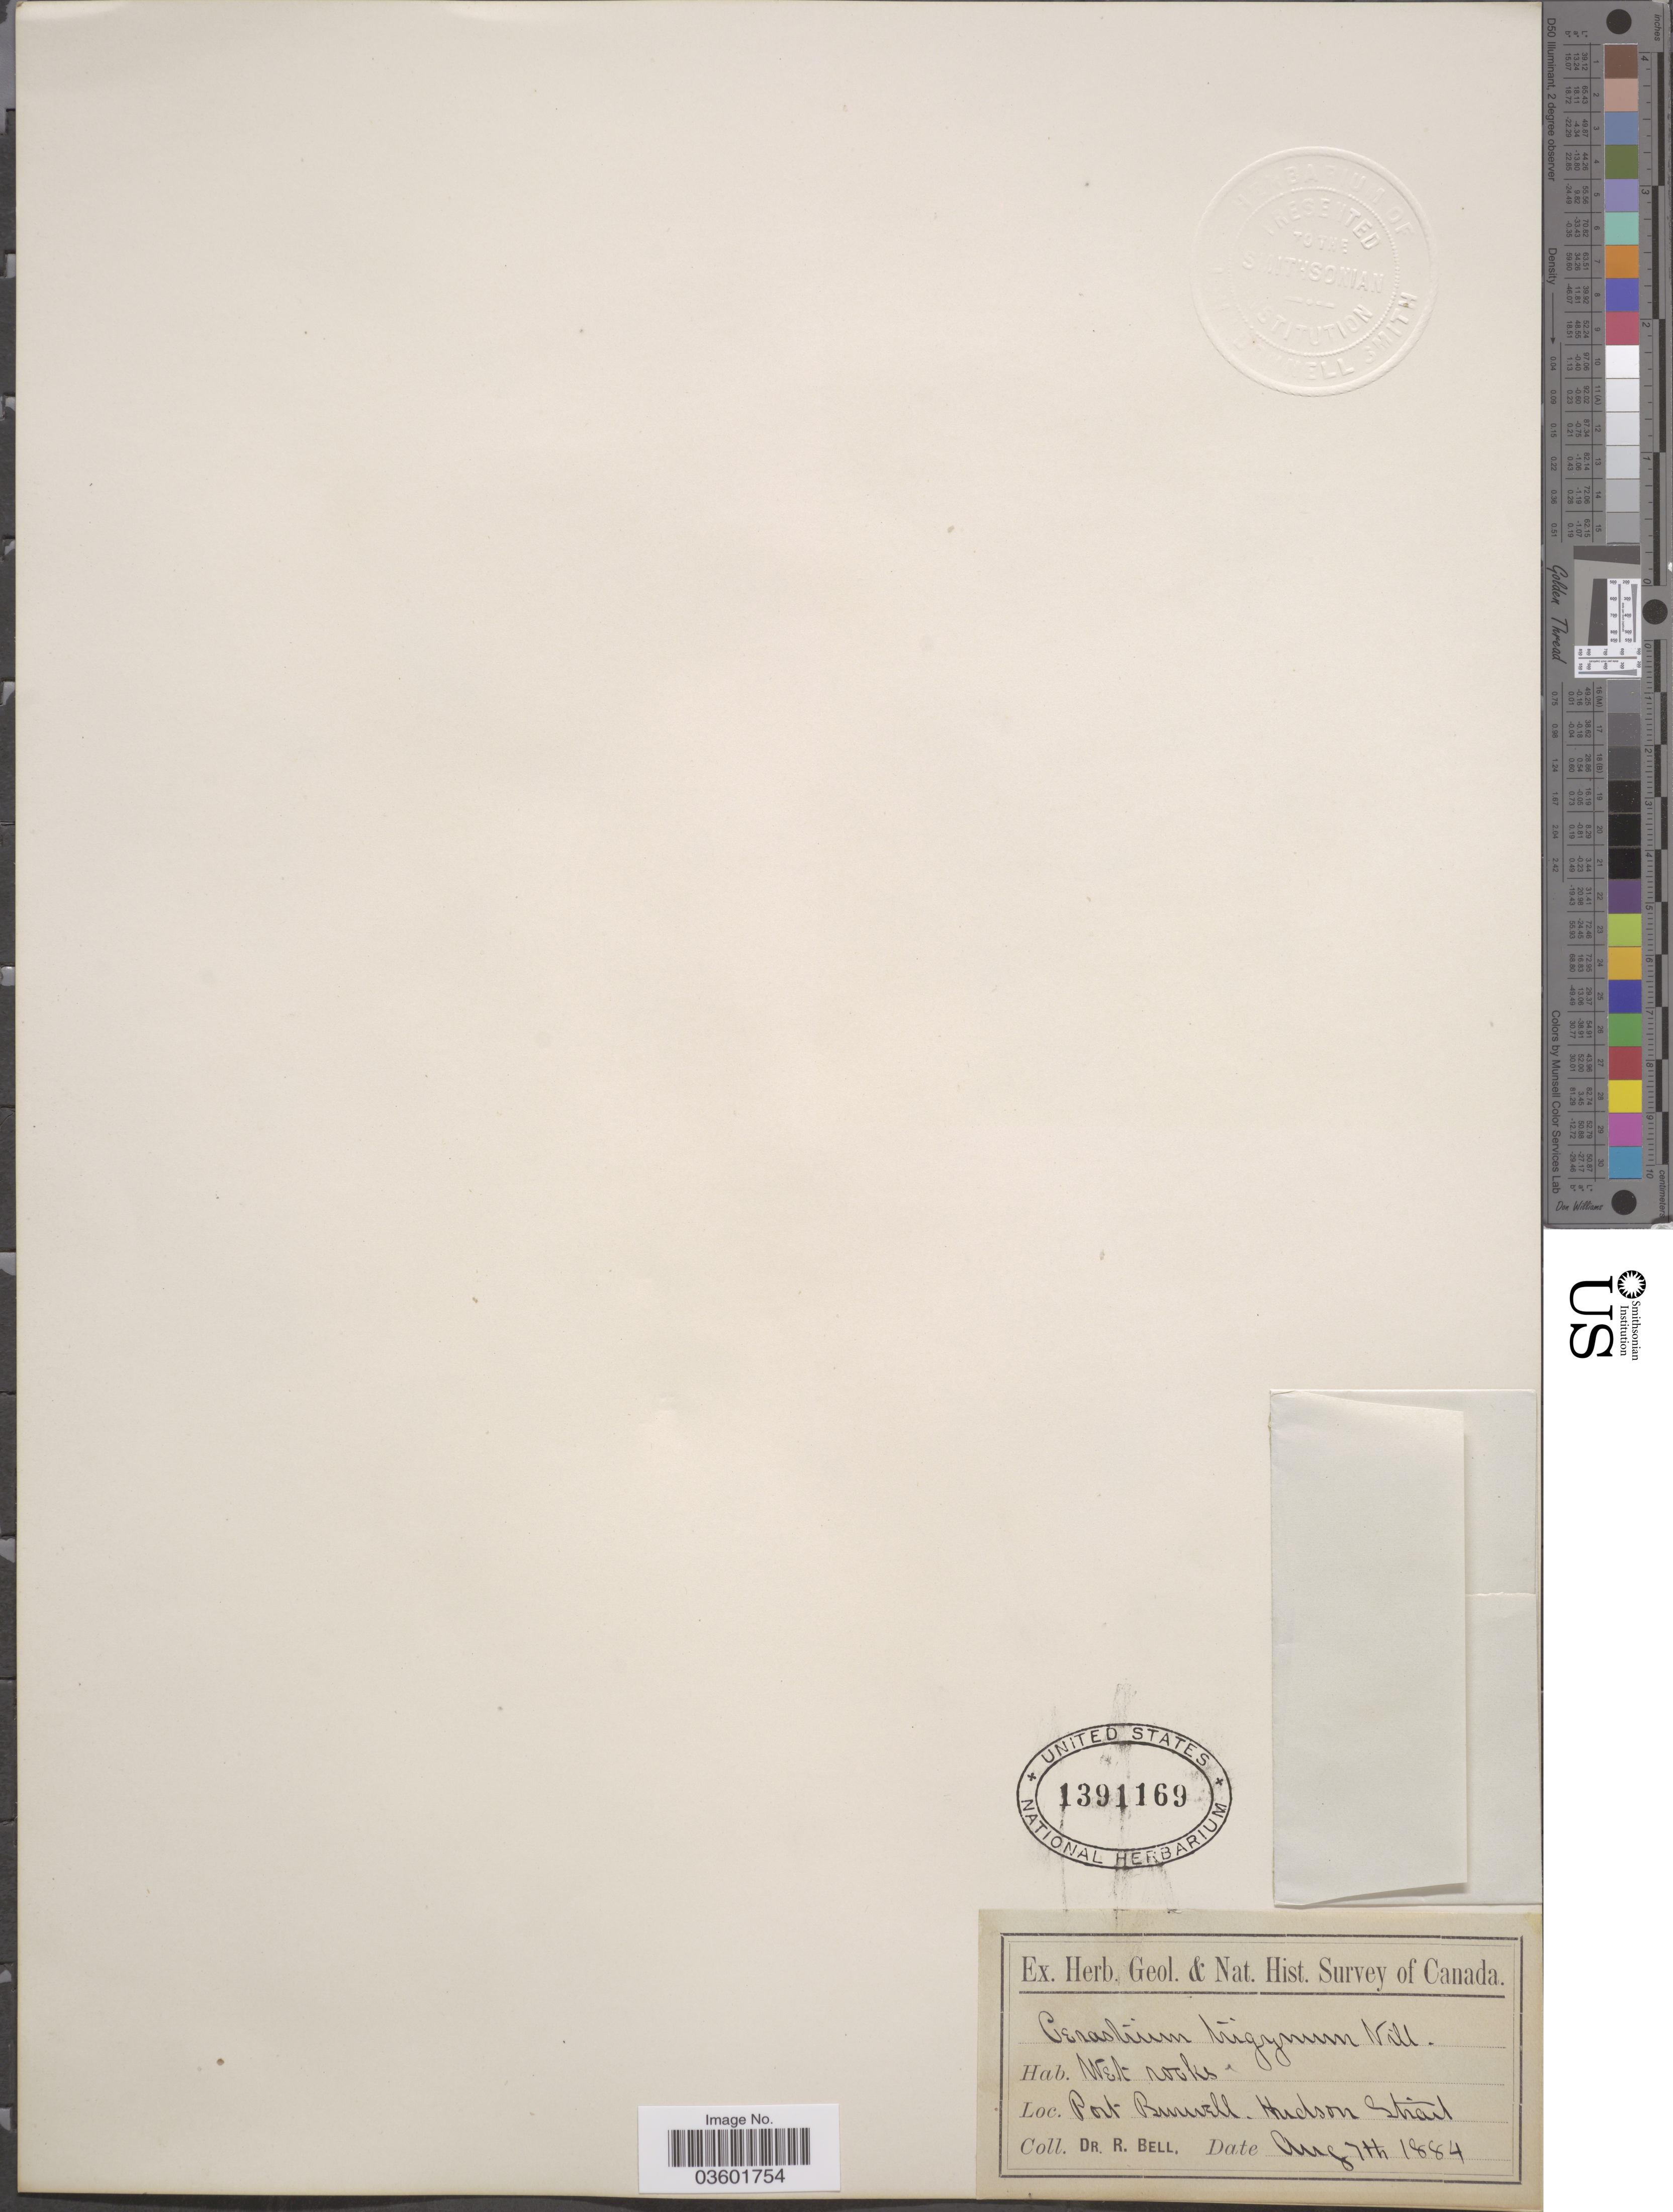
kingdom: Plantae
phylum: Tracheophyta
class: Magnoliopsida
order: Caryophyllales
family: Caryophyllaceae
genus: Cerastium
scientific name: Cerastium cerastoides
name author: (L.) Britton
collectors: C. R. Bell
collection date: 1884-08-07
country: Canada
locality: Port Burwell, Hudson Strait.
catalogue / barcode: US 1391169